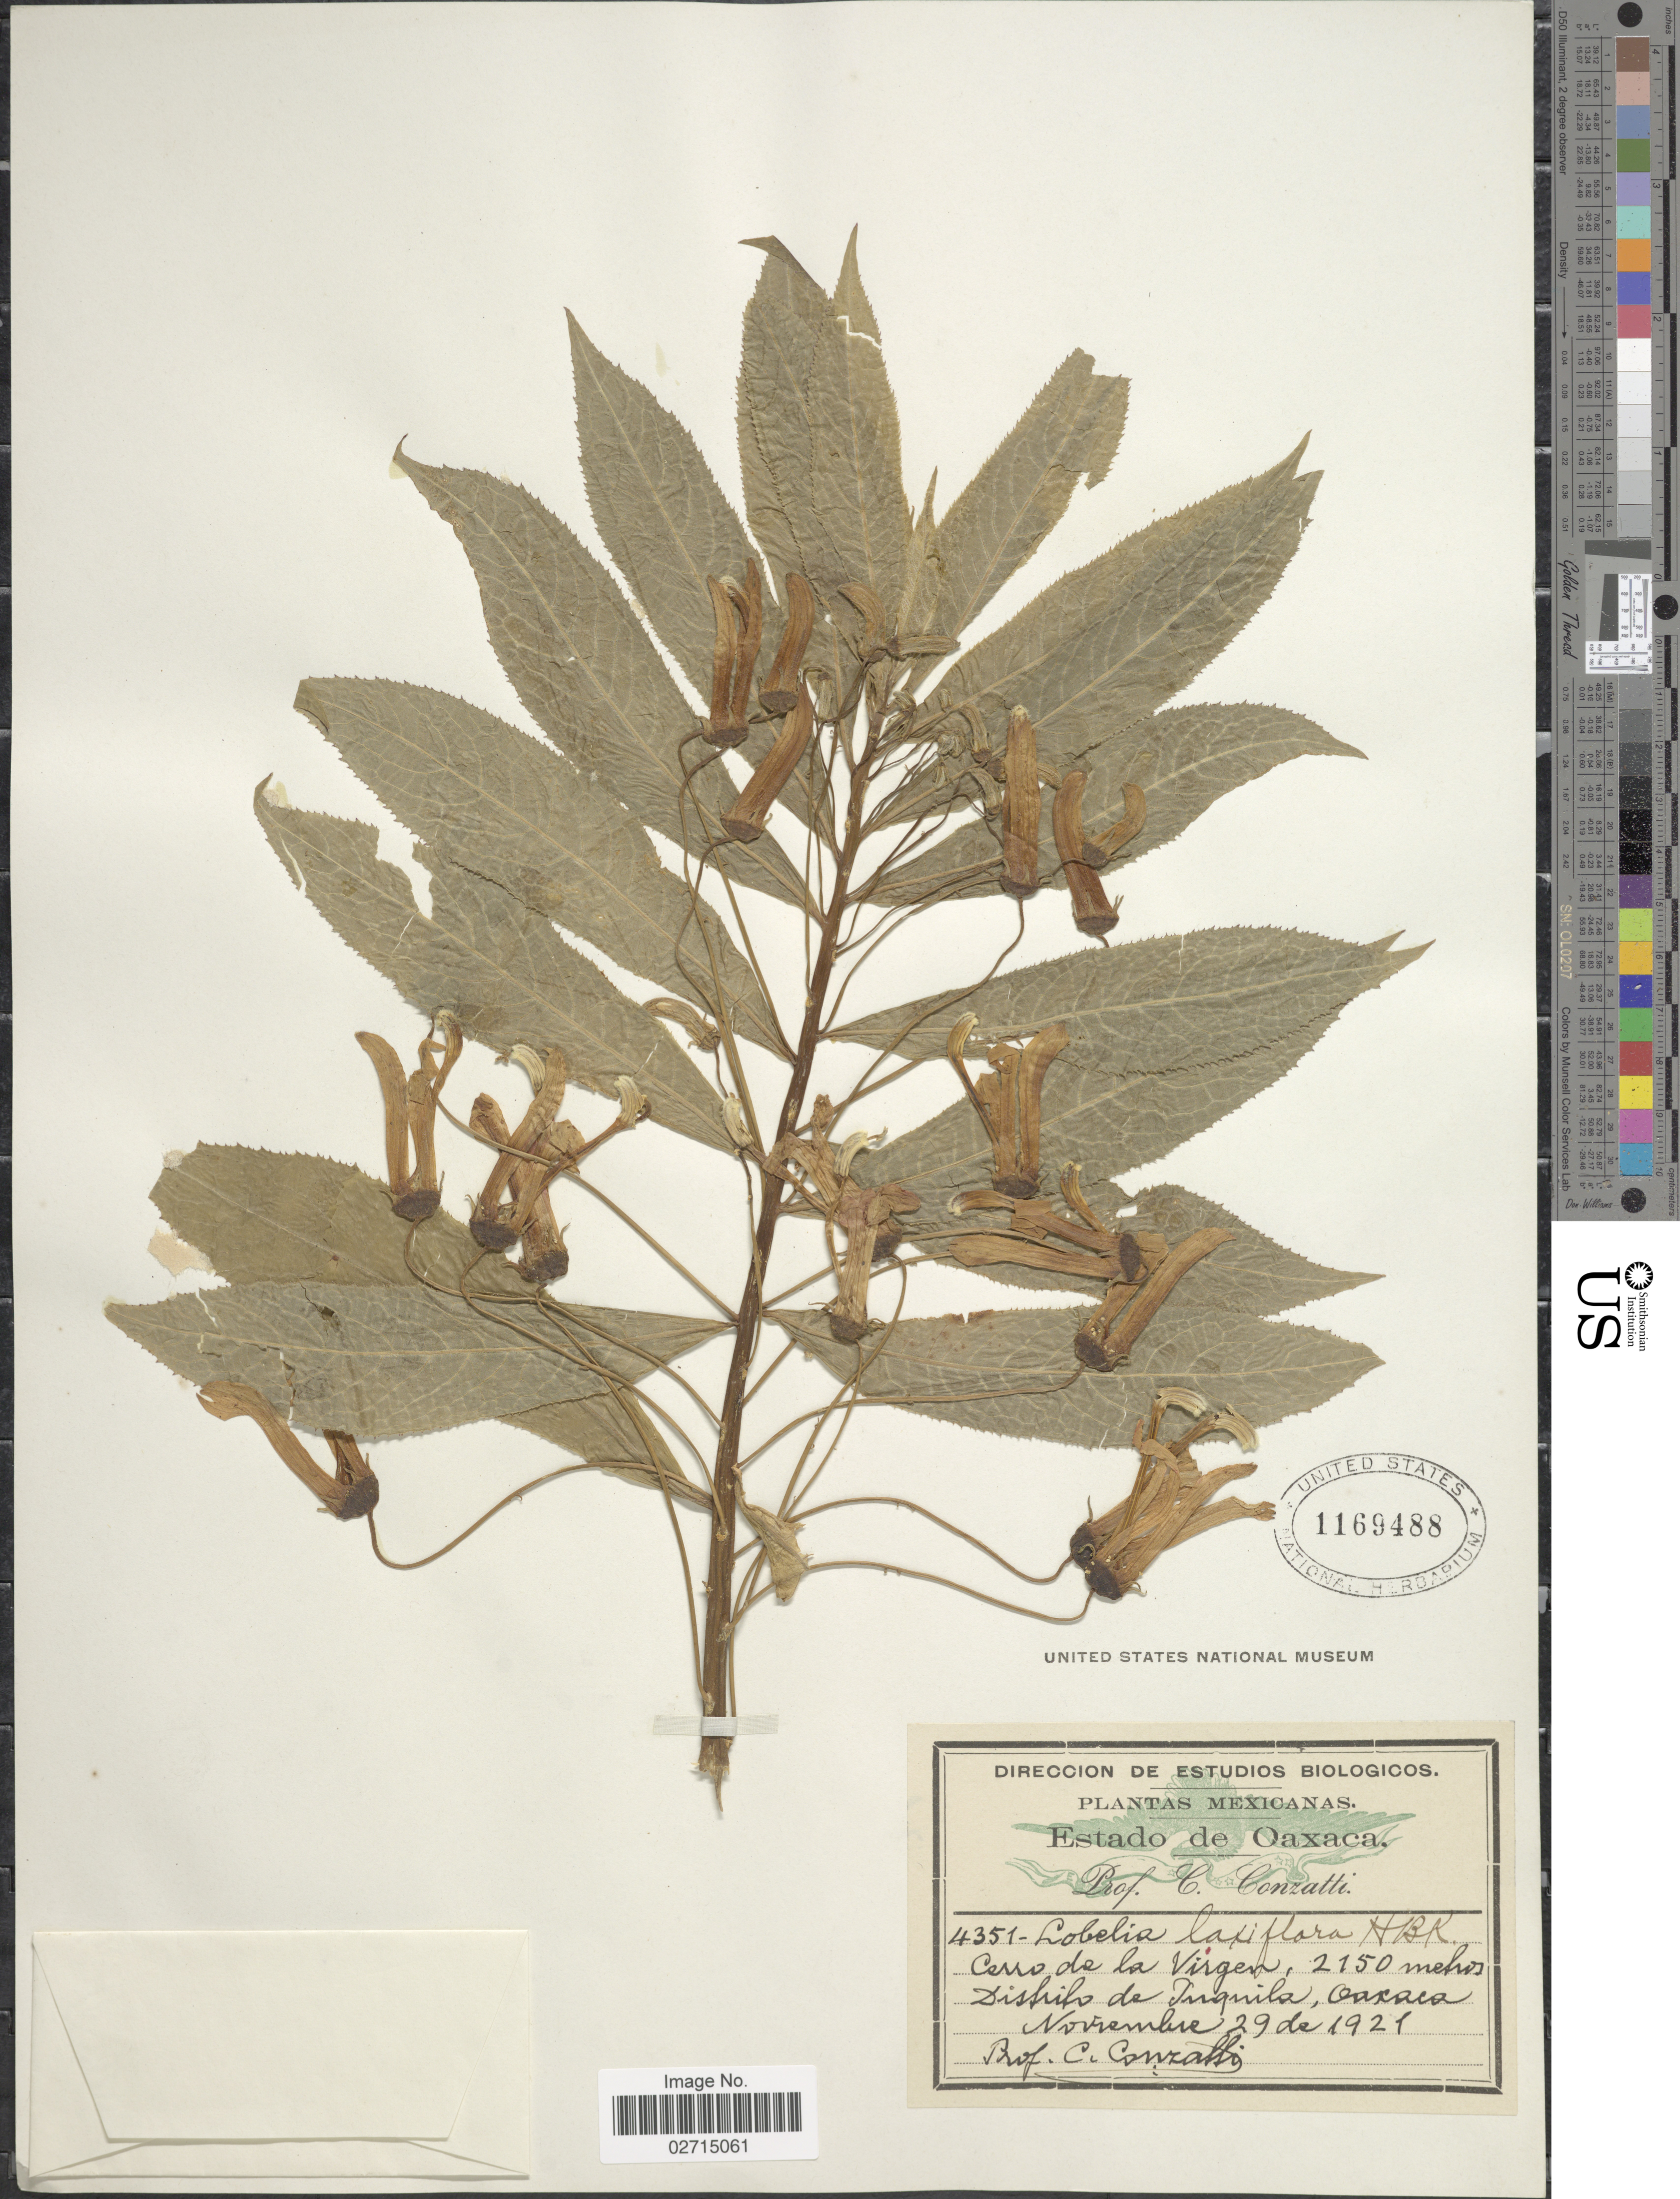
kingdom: Plantae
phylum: Tracheophyta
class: Magnoliopsida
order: Asterales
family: Campanulaceae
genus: Lobelia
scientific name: Lobelia laxiflora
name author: Kunth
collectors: C. Conzatti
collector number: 4351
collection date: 1921-11-29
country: Mexico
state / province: Oaxaca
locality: Cerro de la Virgen, Distrito de Inguila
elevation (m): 2150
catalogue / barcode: US 1169488